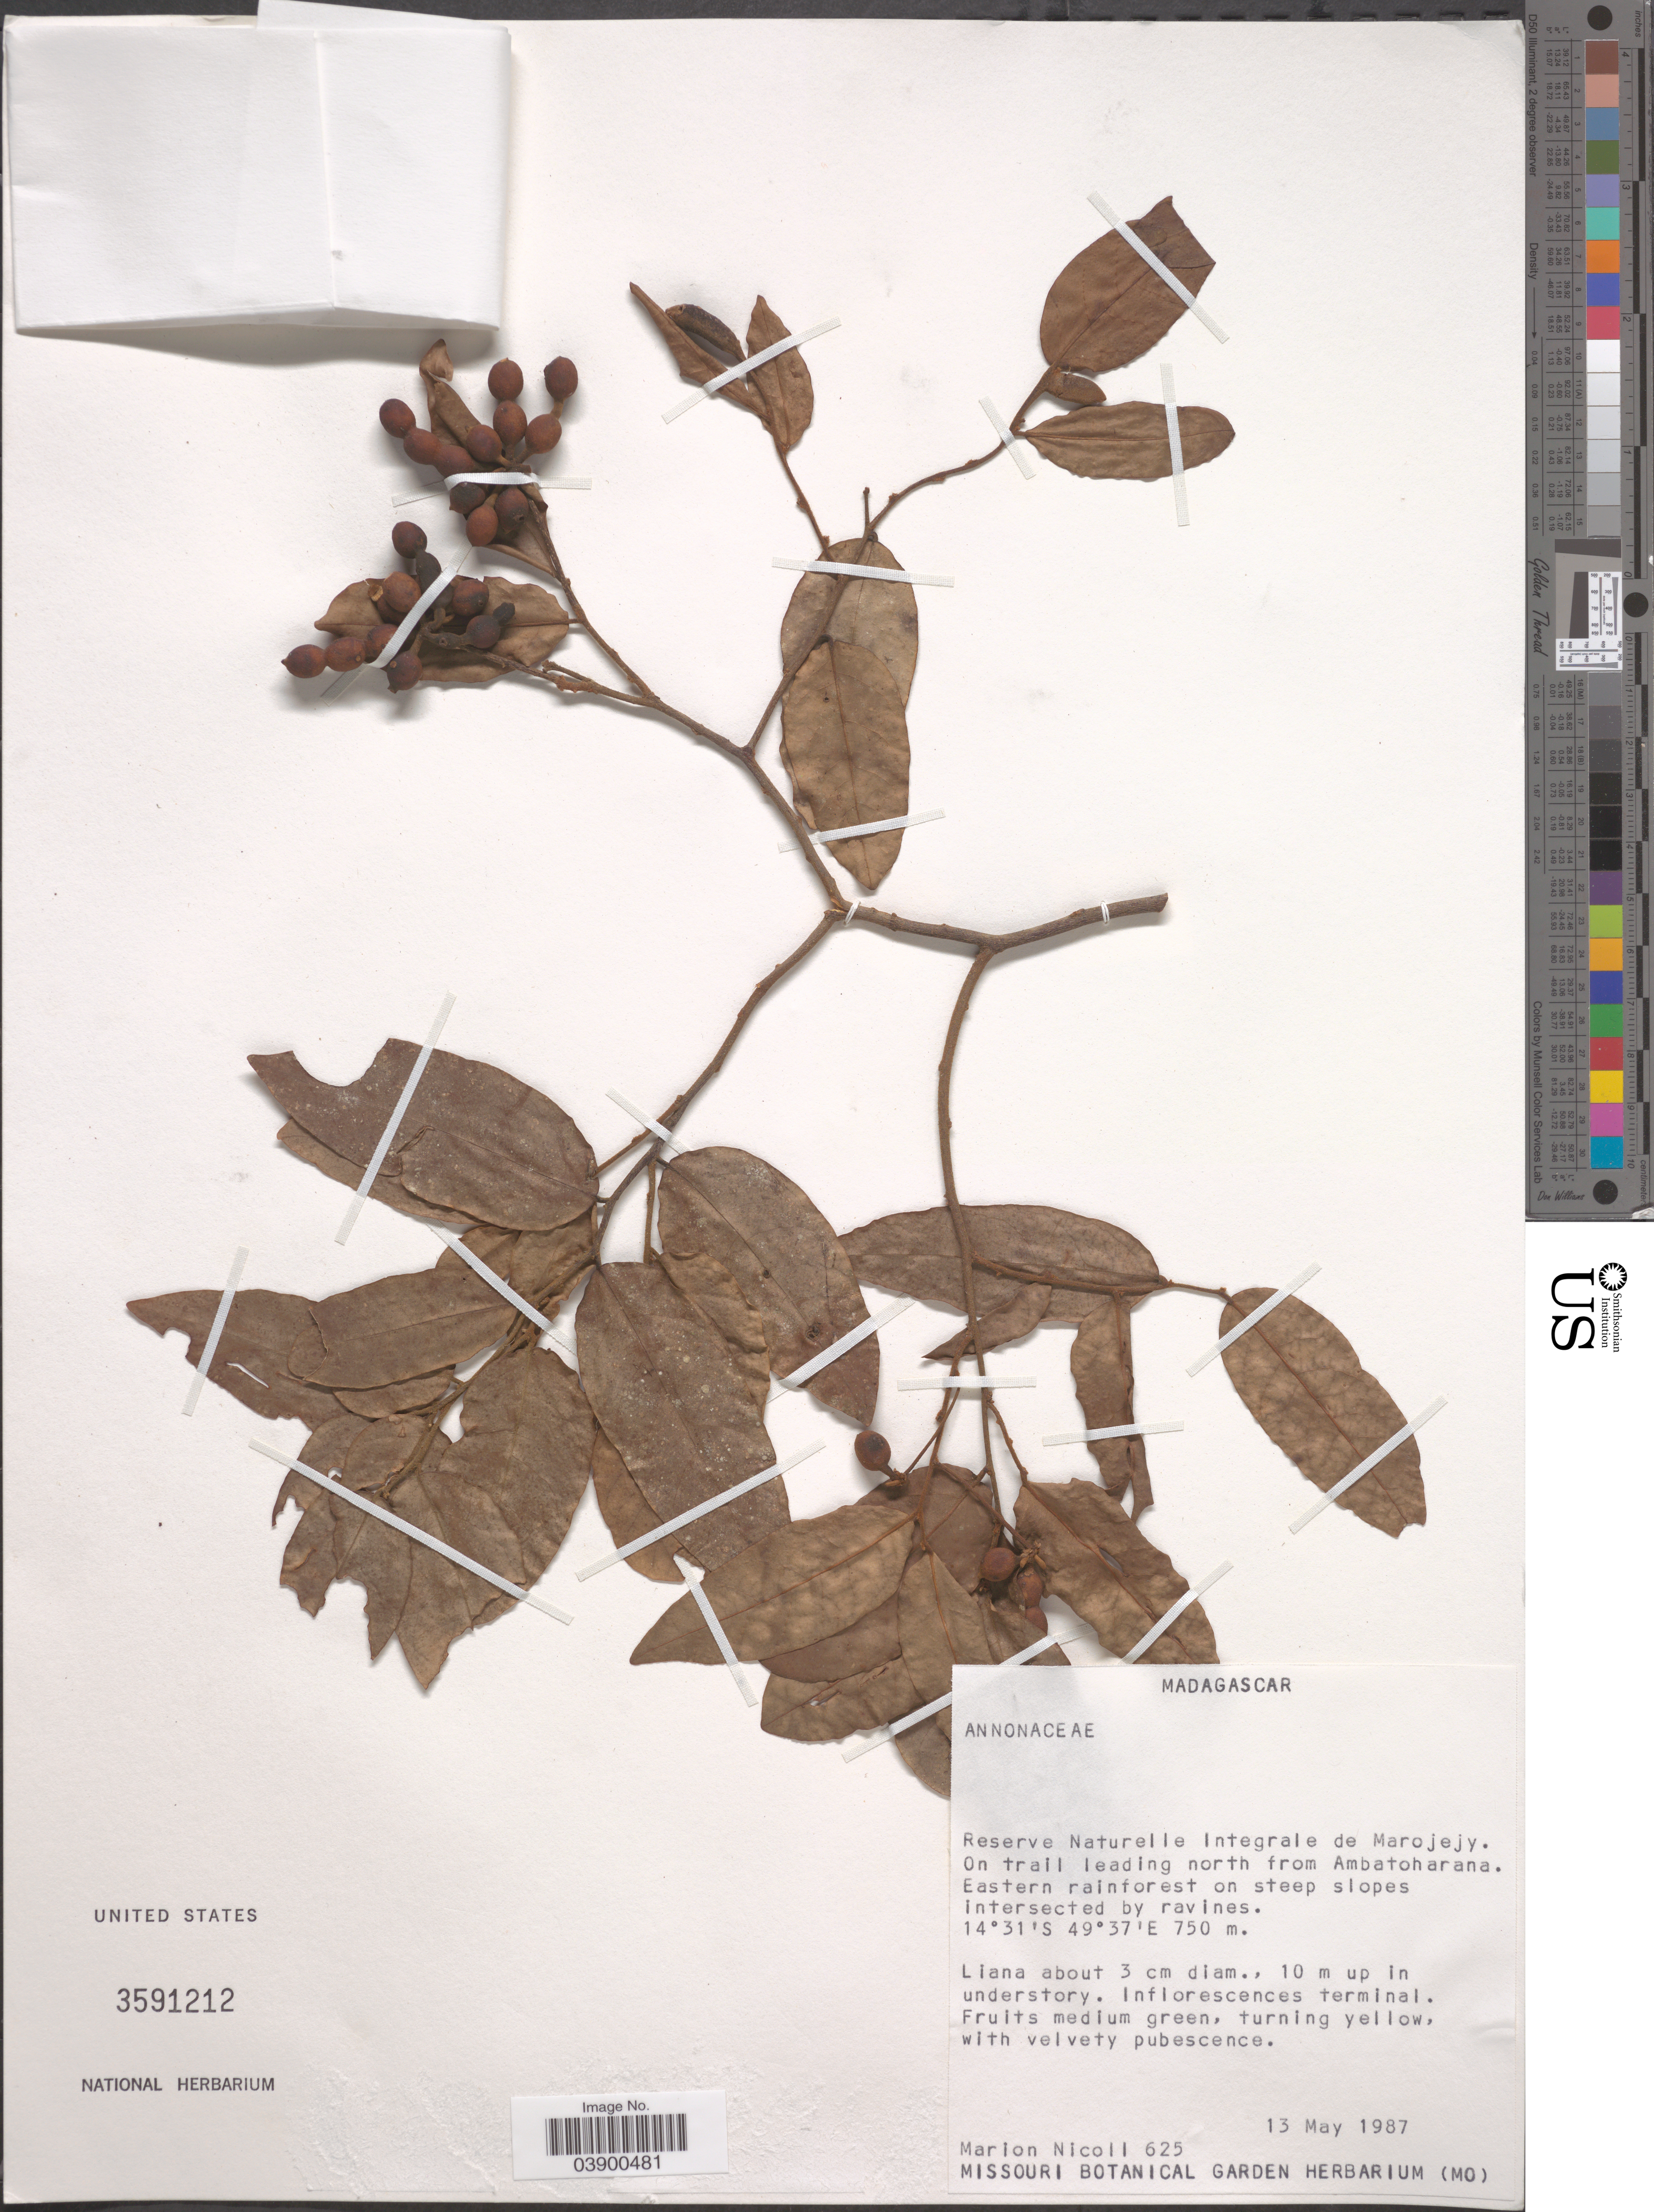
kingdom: Plantae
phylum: Tracheophyta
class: Magnoliopsida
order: Magnoliales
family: Annonaceae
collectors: M. F. Nicoll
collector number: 625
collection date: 1987-05-13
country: Madagascar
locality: Reserve Naturelle Integrale de Marojejy. On trail leading north from Ambatoharana.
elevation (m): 750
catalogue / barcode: US 3591212